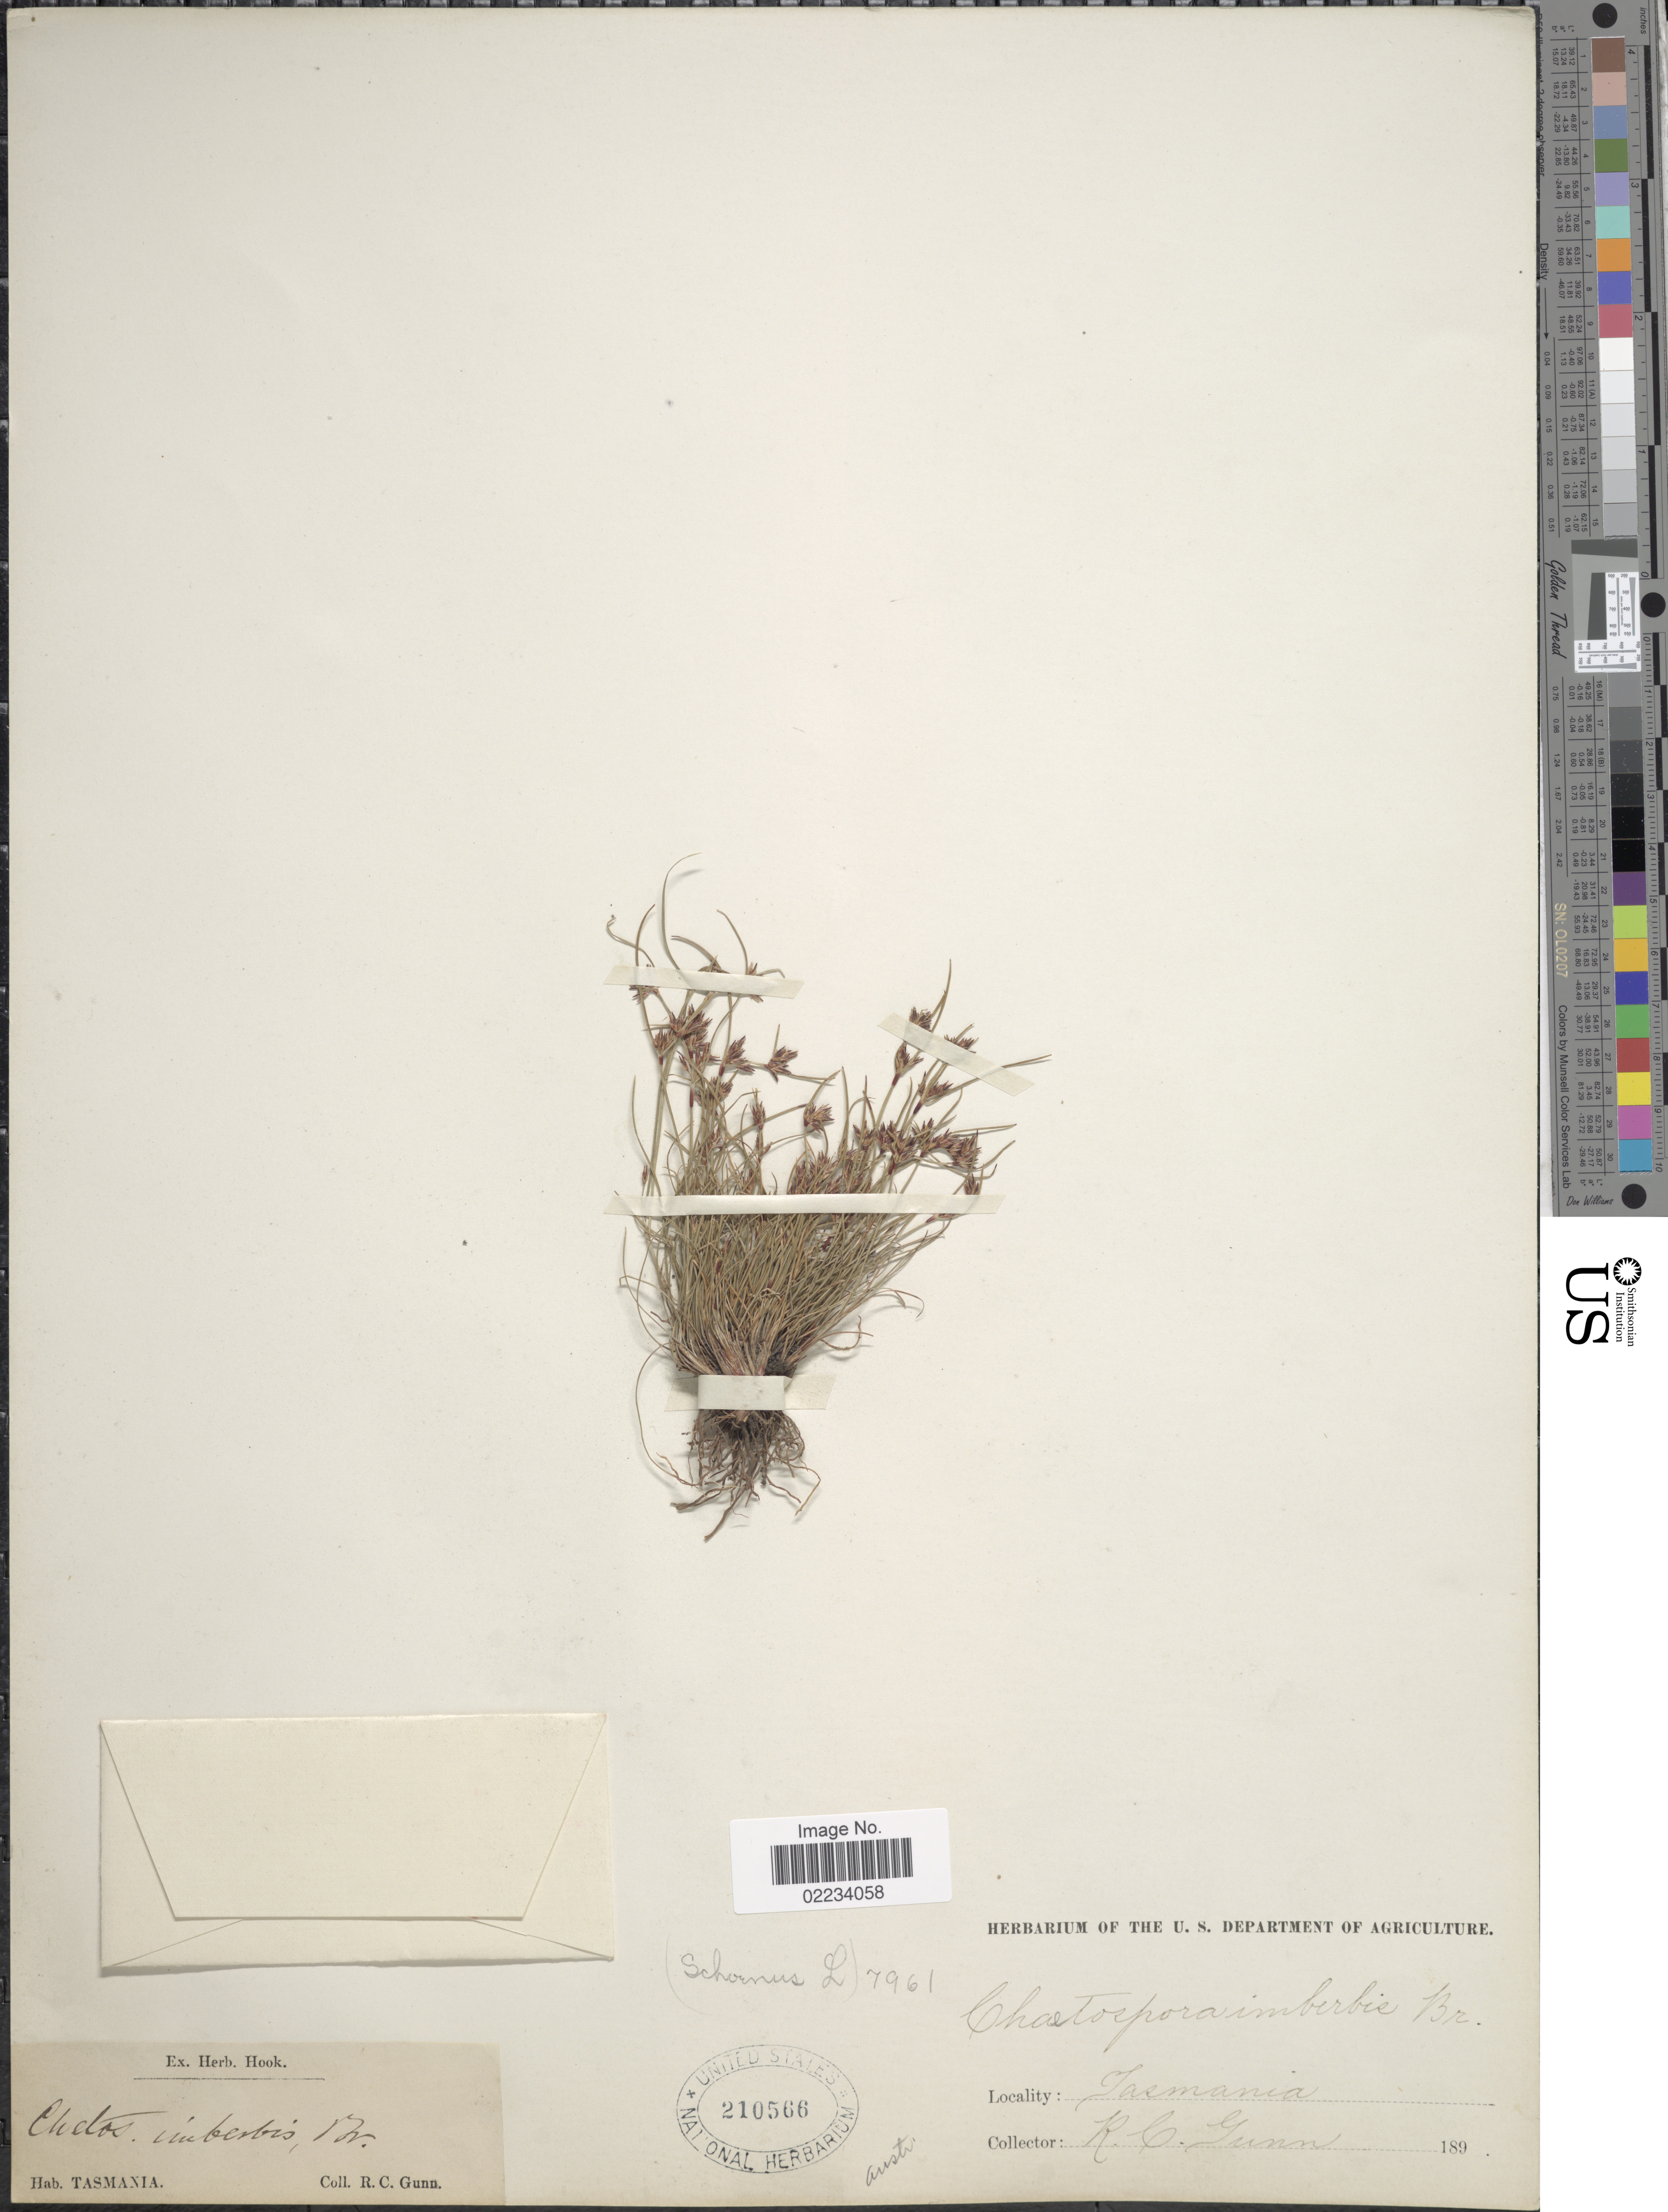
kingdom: Plantae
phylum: Tracheophyta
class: Liliopsida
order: Poales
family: Cyperaceae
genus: Schoenus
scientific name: Schoenus imberbis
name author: R. Br.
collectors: R. Gunn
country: Australia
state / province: Tasmania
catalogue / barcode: US 210566